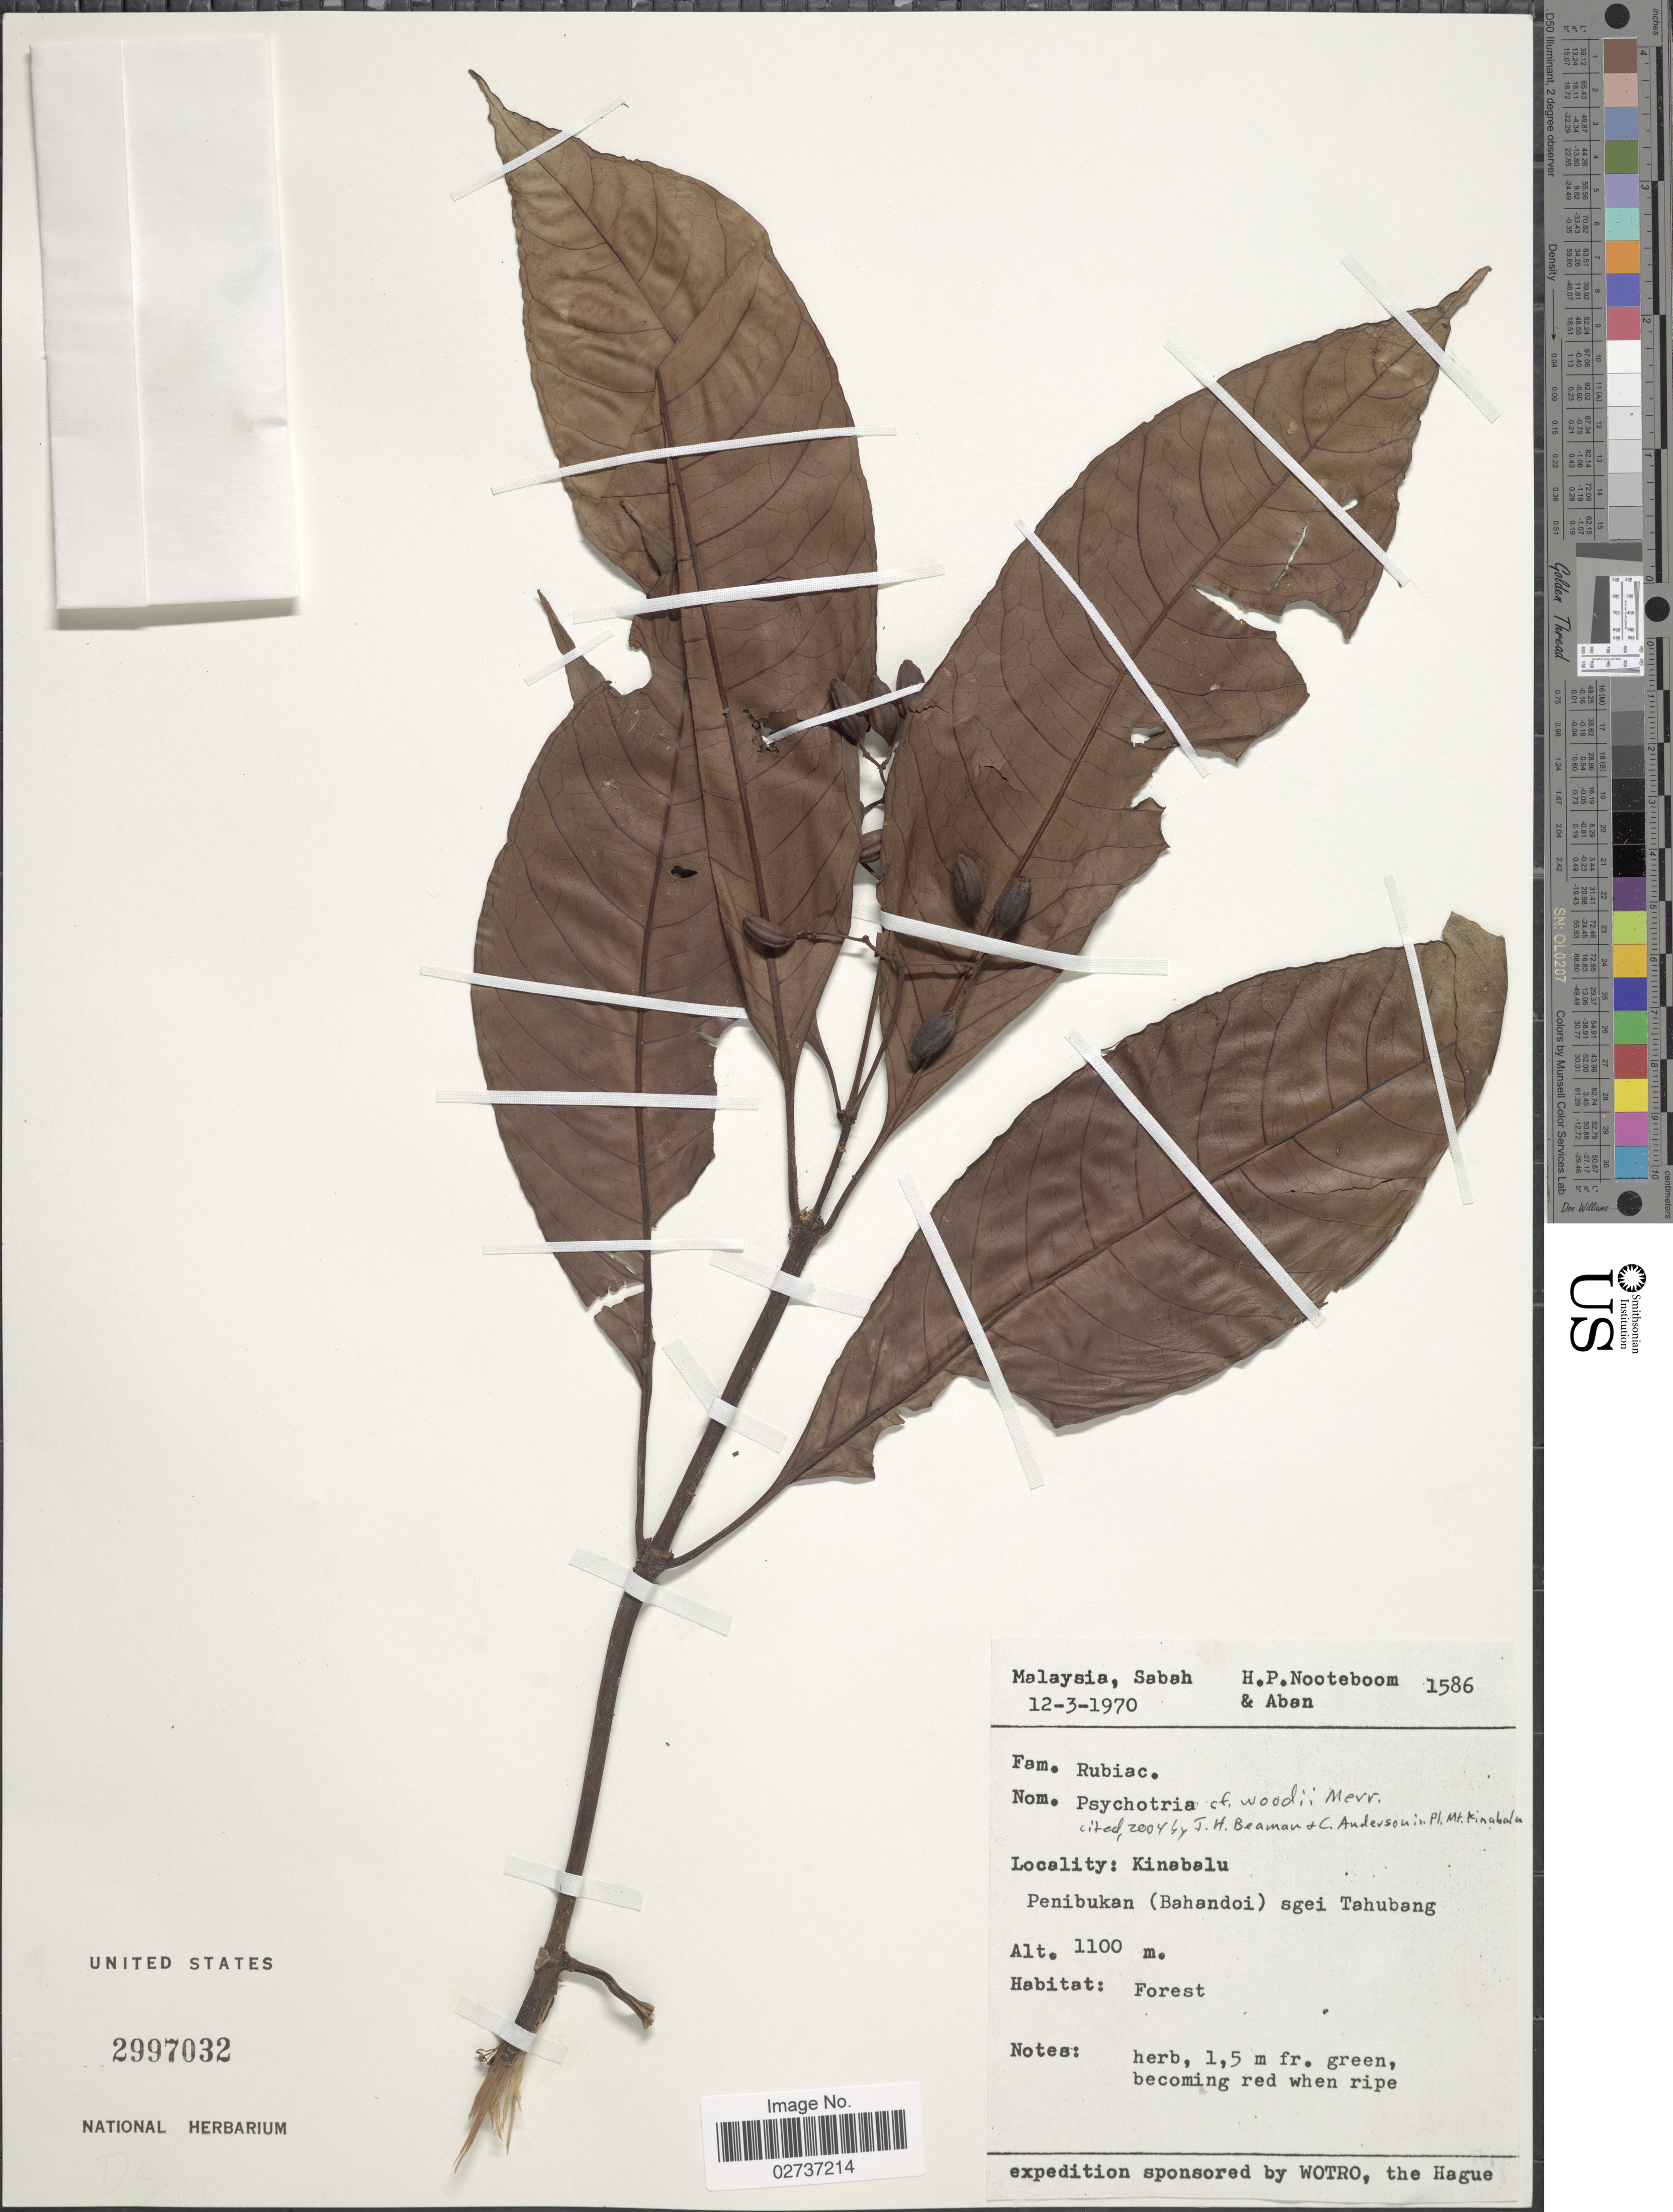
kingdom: Plantae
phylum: Tracheophyta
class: Magnoliopsida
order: Gentianales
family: Rubiaceae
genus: Psychotria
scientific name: Psychotria woodii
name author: Merr.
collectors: H. P. Nooteboom & -- Aben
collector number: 1586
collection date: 1970-03-12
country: Malaysia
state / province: Sabah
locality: Kinabalu, Penibukan (Bahandoi) sgei Tahubang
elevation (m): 1100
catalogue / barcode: US 2997032